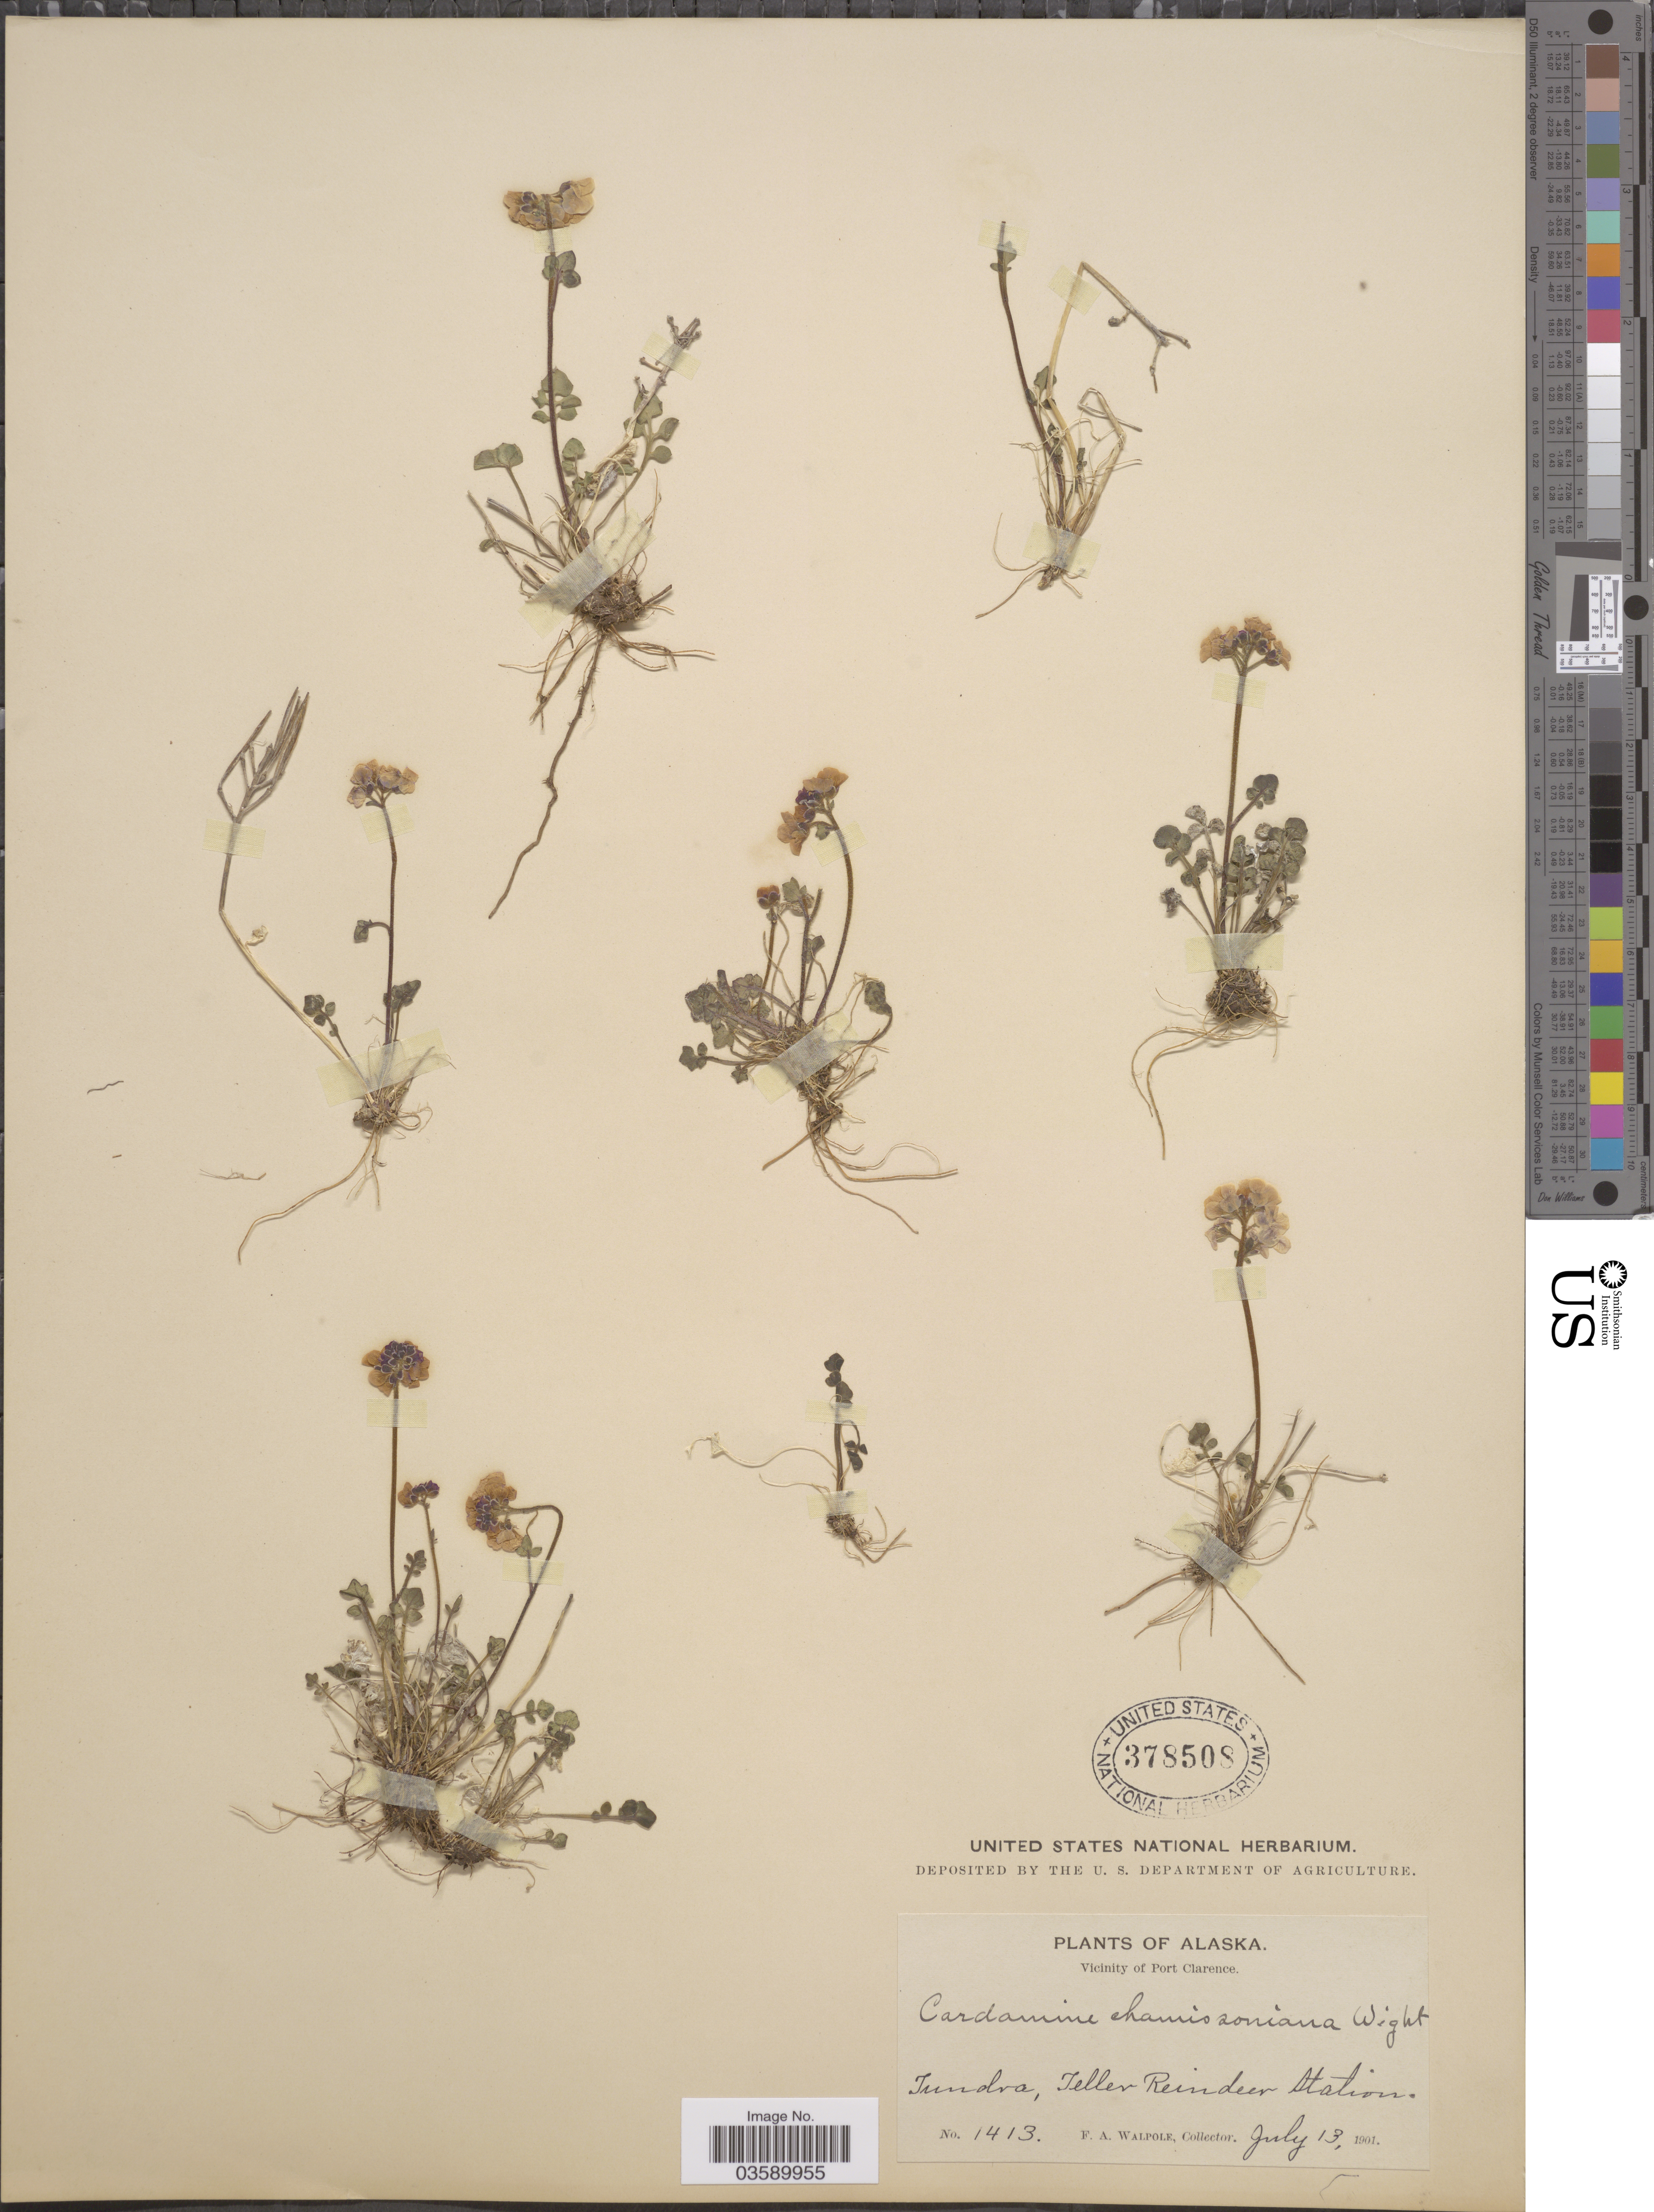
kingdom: Plantae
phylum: Tracheophyta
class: Magnoliopsida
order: Brassicales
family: Brassicaceae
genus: Cardamine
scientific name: Cardamine purpurea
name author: Cham. & Schltdl.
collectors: F. Walpole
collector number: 1413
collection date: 1901-07-13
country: United States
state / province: Alaska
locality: Vicinity of Port Clarence. Tundra, Teller Reindeer Station.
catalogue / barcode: US 378508